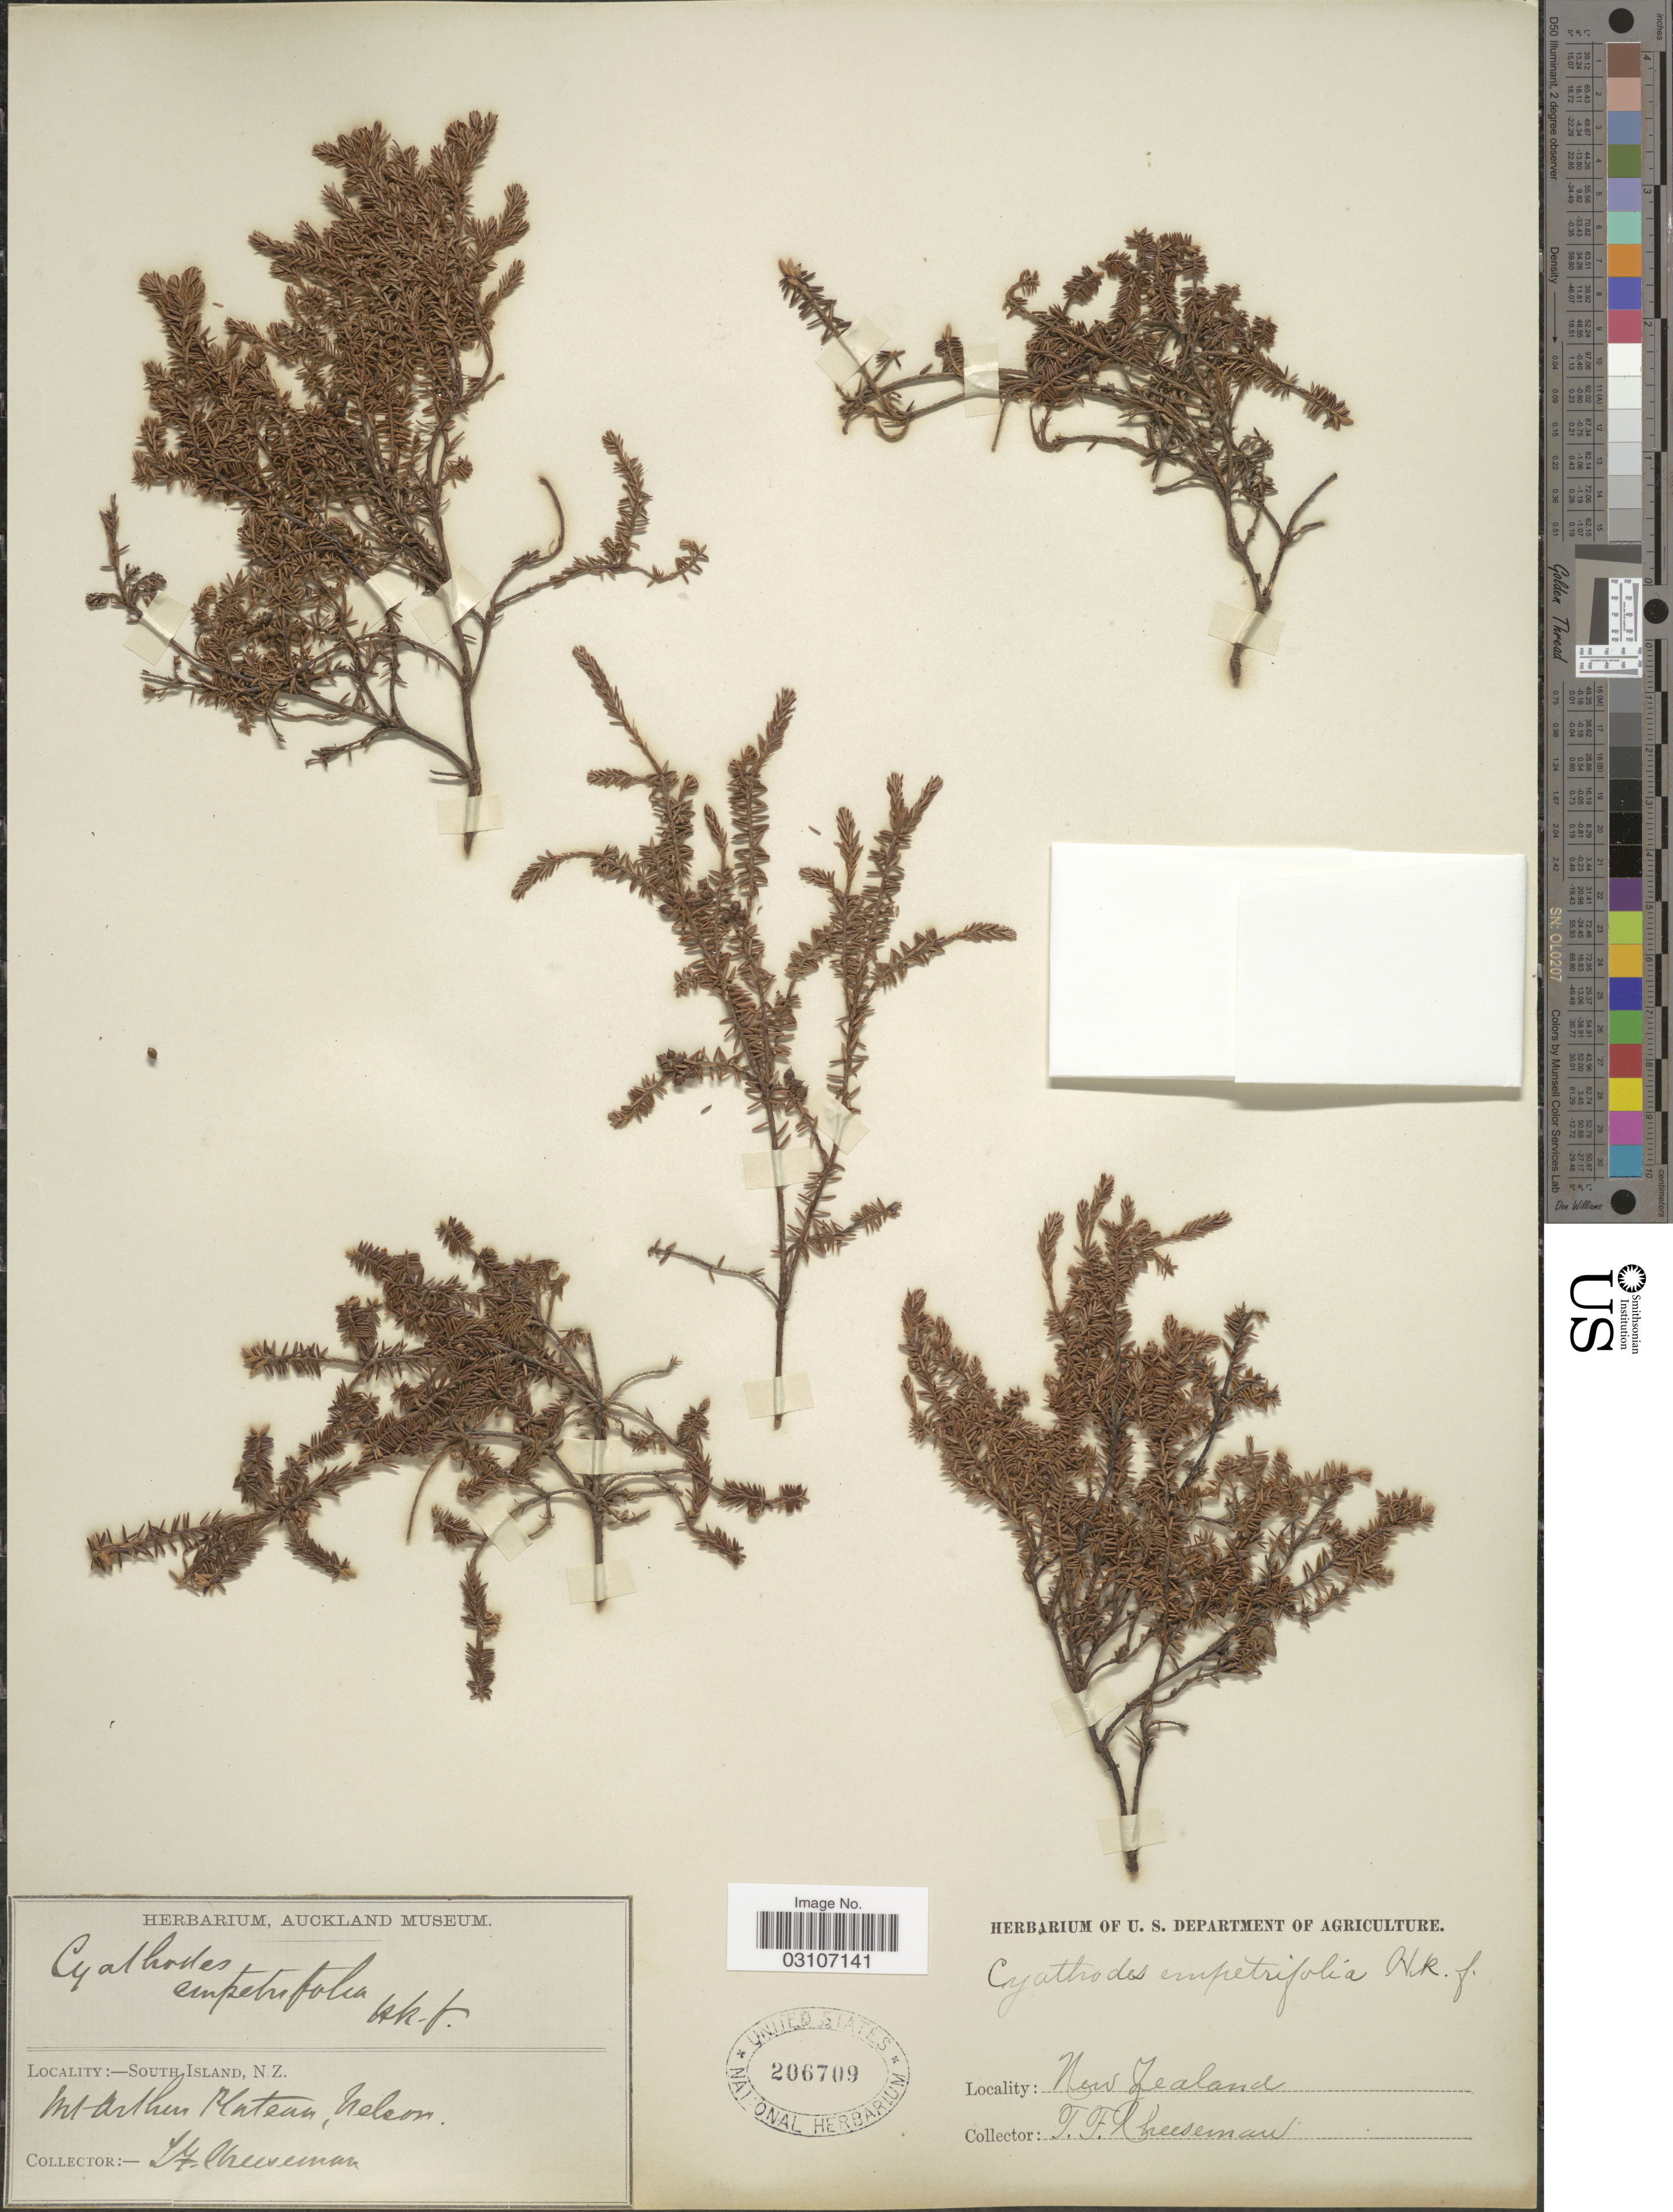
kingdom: Plantae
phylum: Tracheophyta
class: Magnoliopsida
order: Ericales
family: Ericaceae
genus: Cyathodes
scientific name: Cyathodes empetrifolia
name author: (Hook. f.) Hook. f.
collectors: T. F. Cheeseman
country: New Zealand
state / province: Nelson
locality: South Island, N.Z. Mt Arthur Plateau.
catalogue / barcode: US 206709